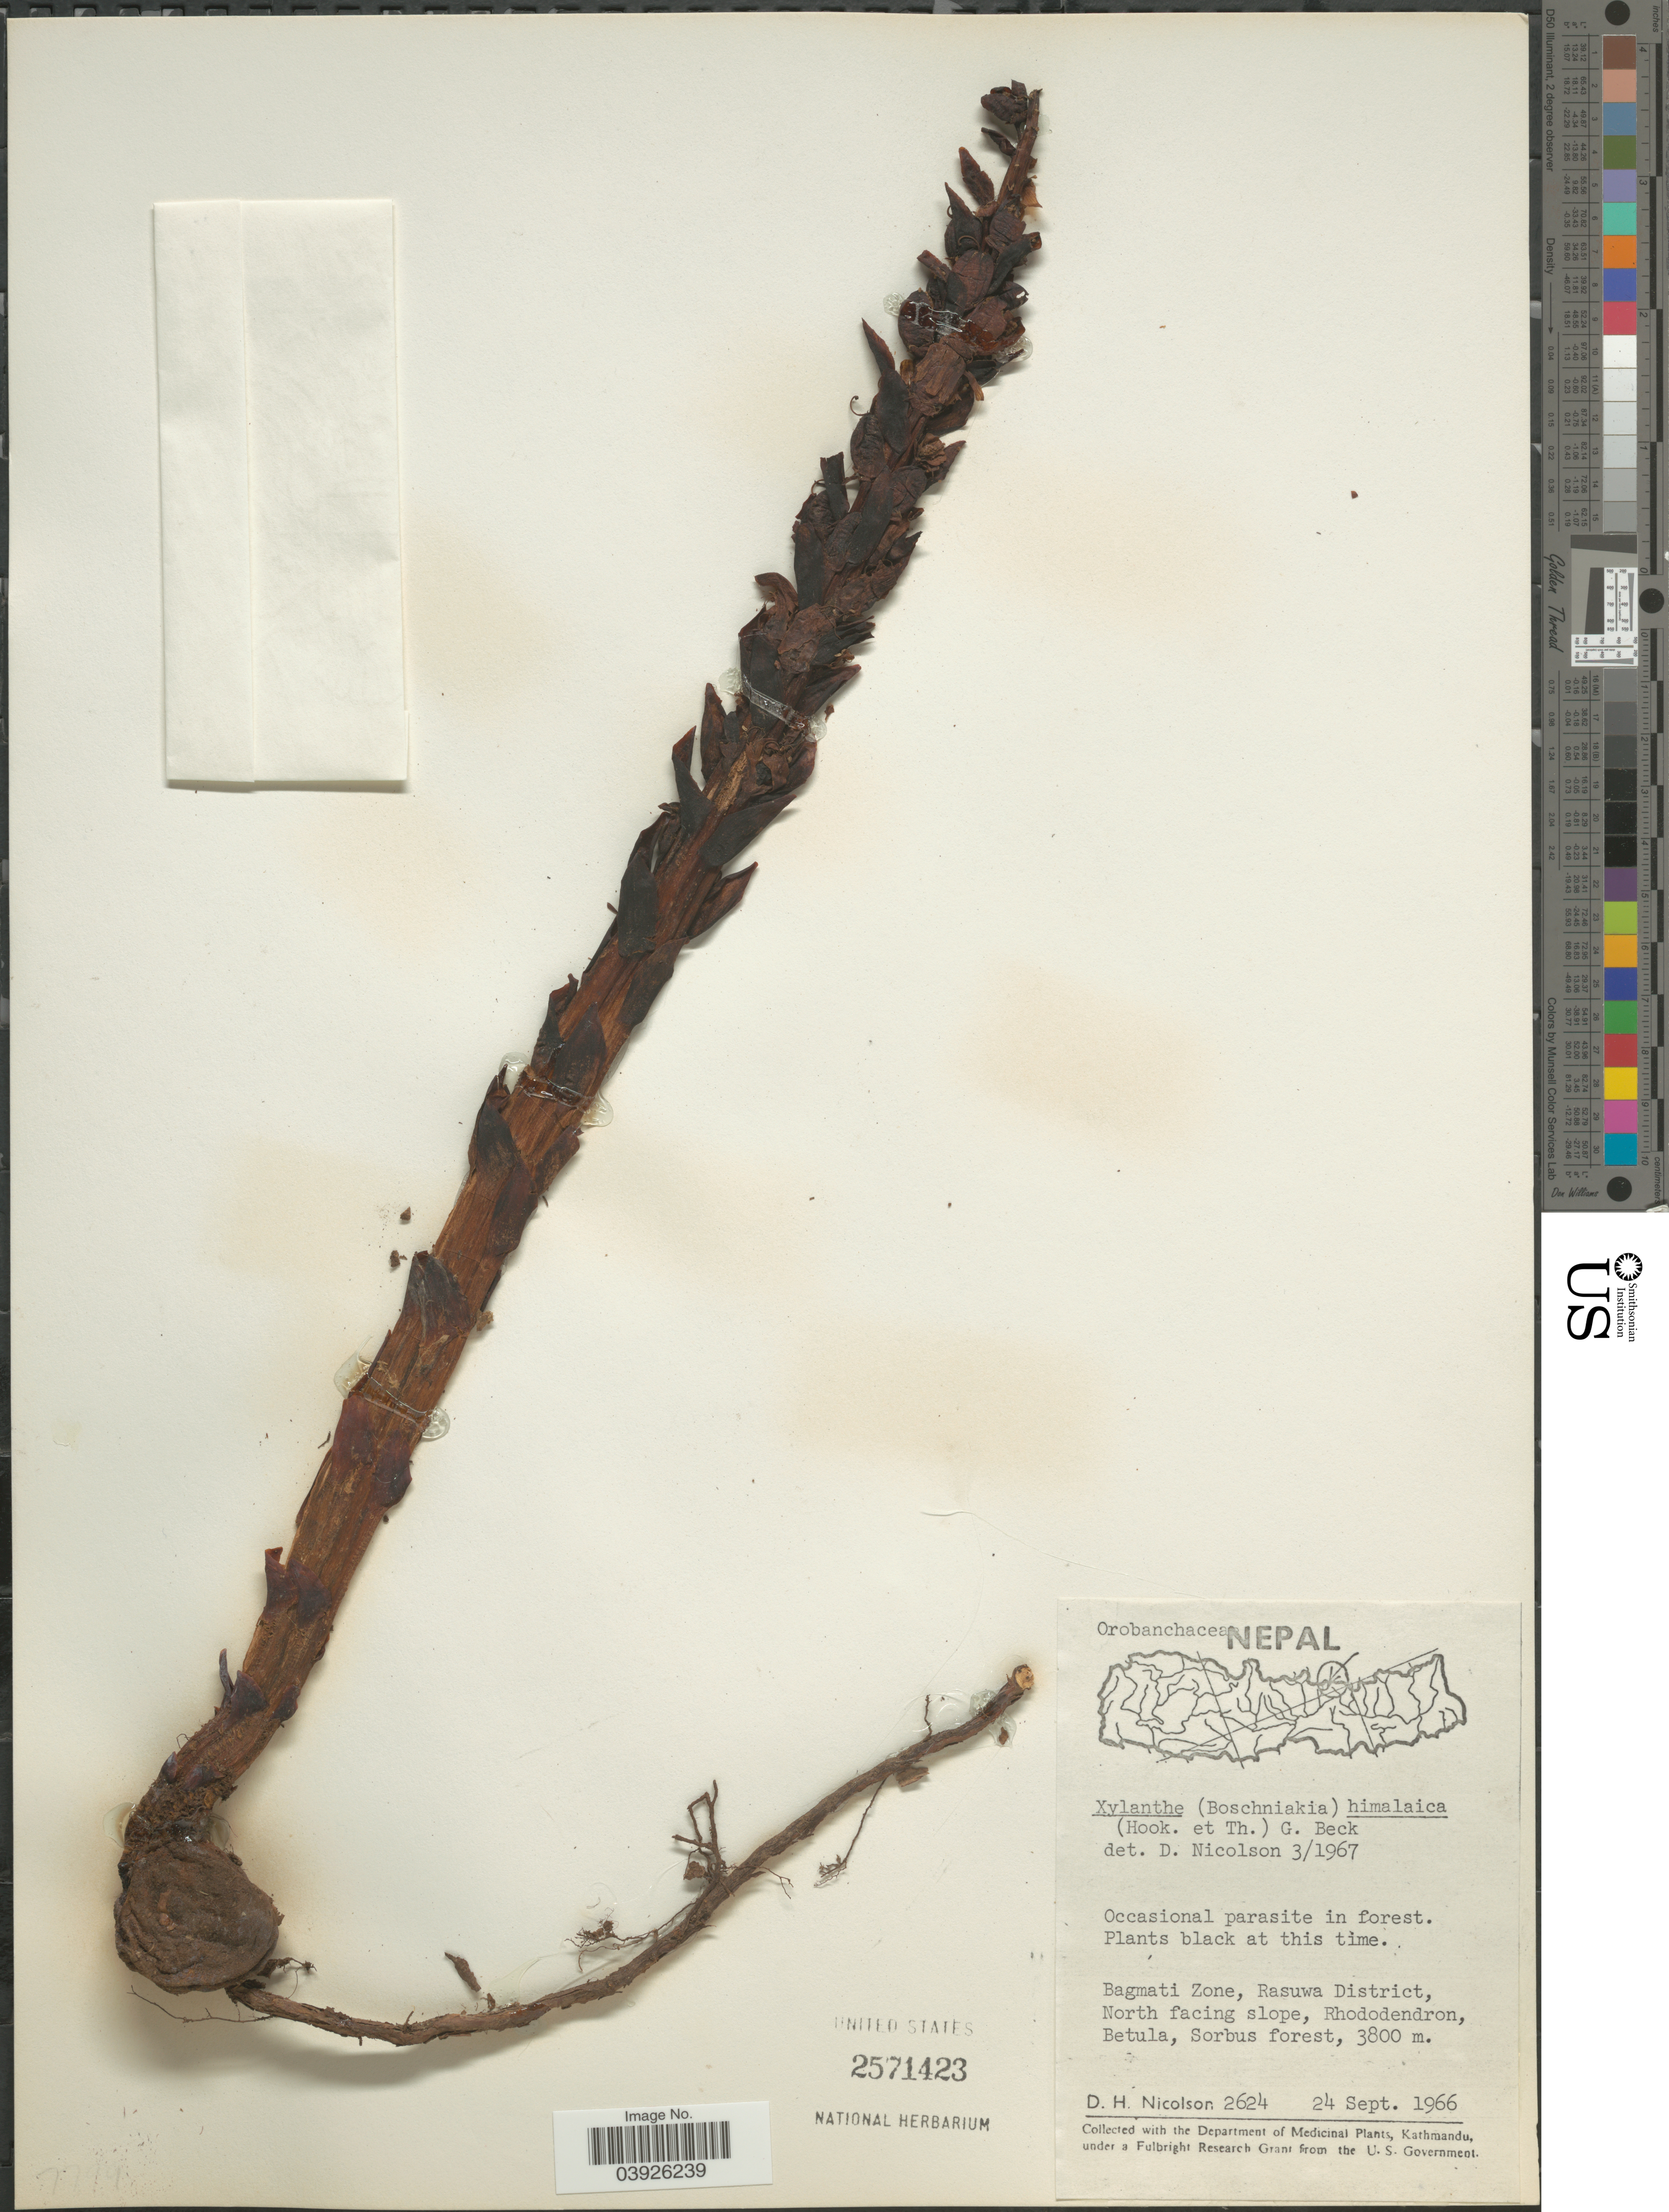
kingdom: Plantae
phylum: Tracheophyta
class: Magnoliopsida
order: Lamiales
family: Orobanchaceae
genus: Xylanche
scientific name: Xylanche himalaica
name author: Beck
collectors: D. H. Nicolson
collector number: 2624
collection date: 1966-09-24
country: Nepal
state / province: Bagmati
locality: Bagmati Zone, Rasuwa District, North facing slope, Rhododendron, Betula, Sorbus forest.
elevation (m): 3800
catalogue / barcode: US 2571423